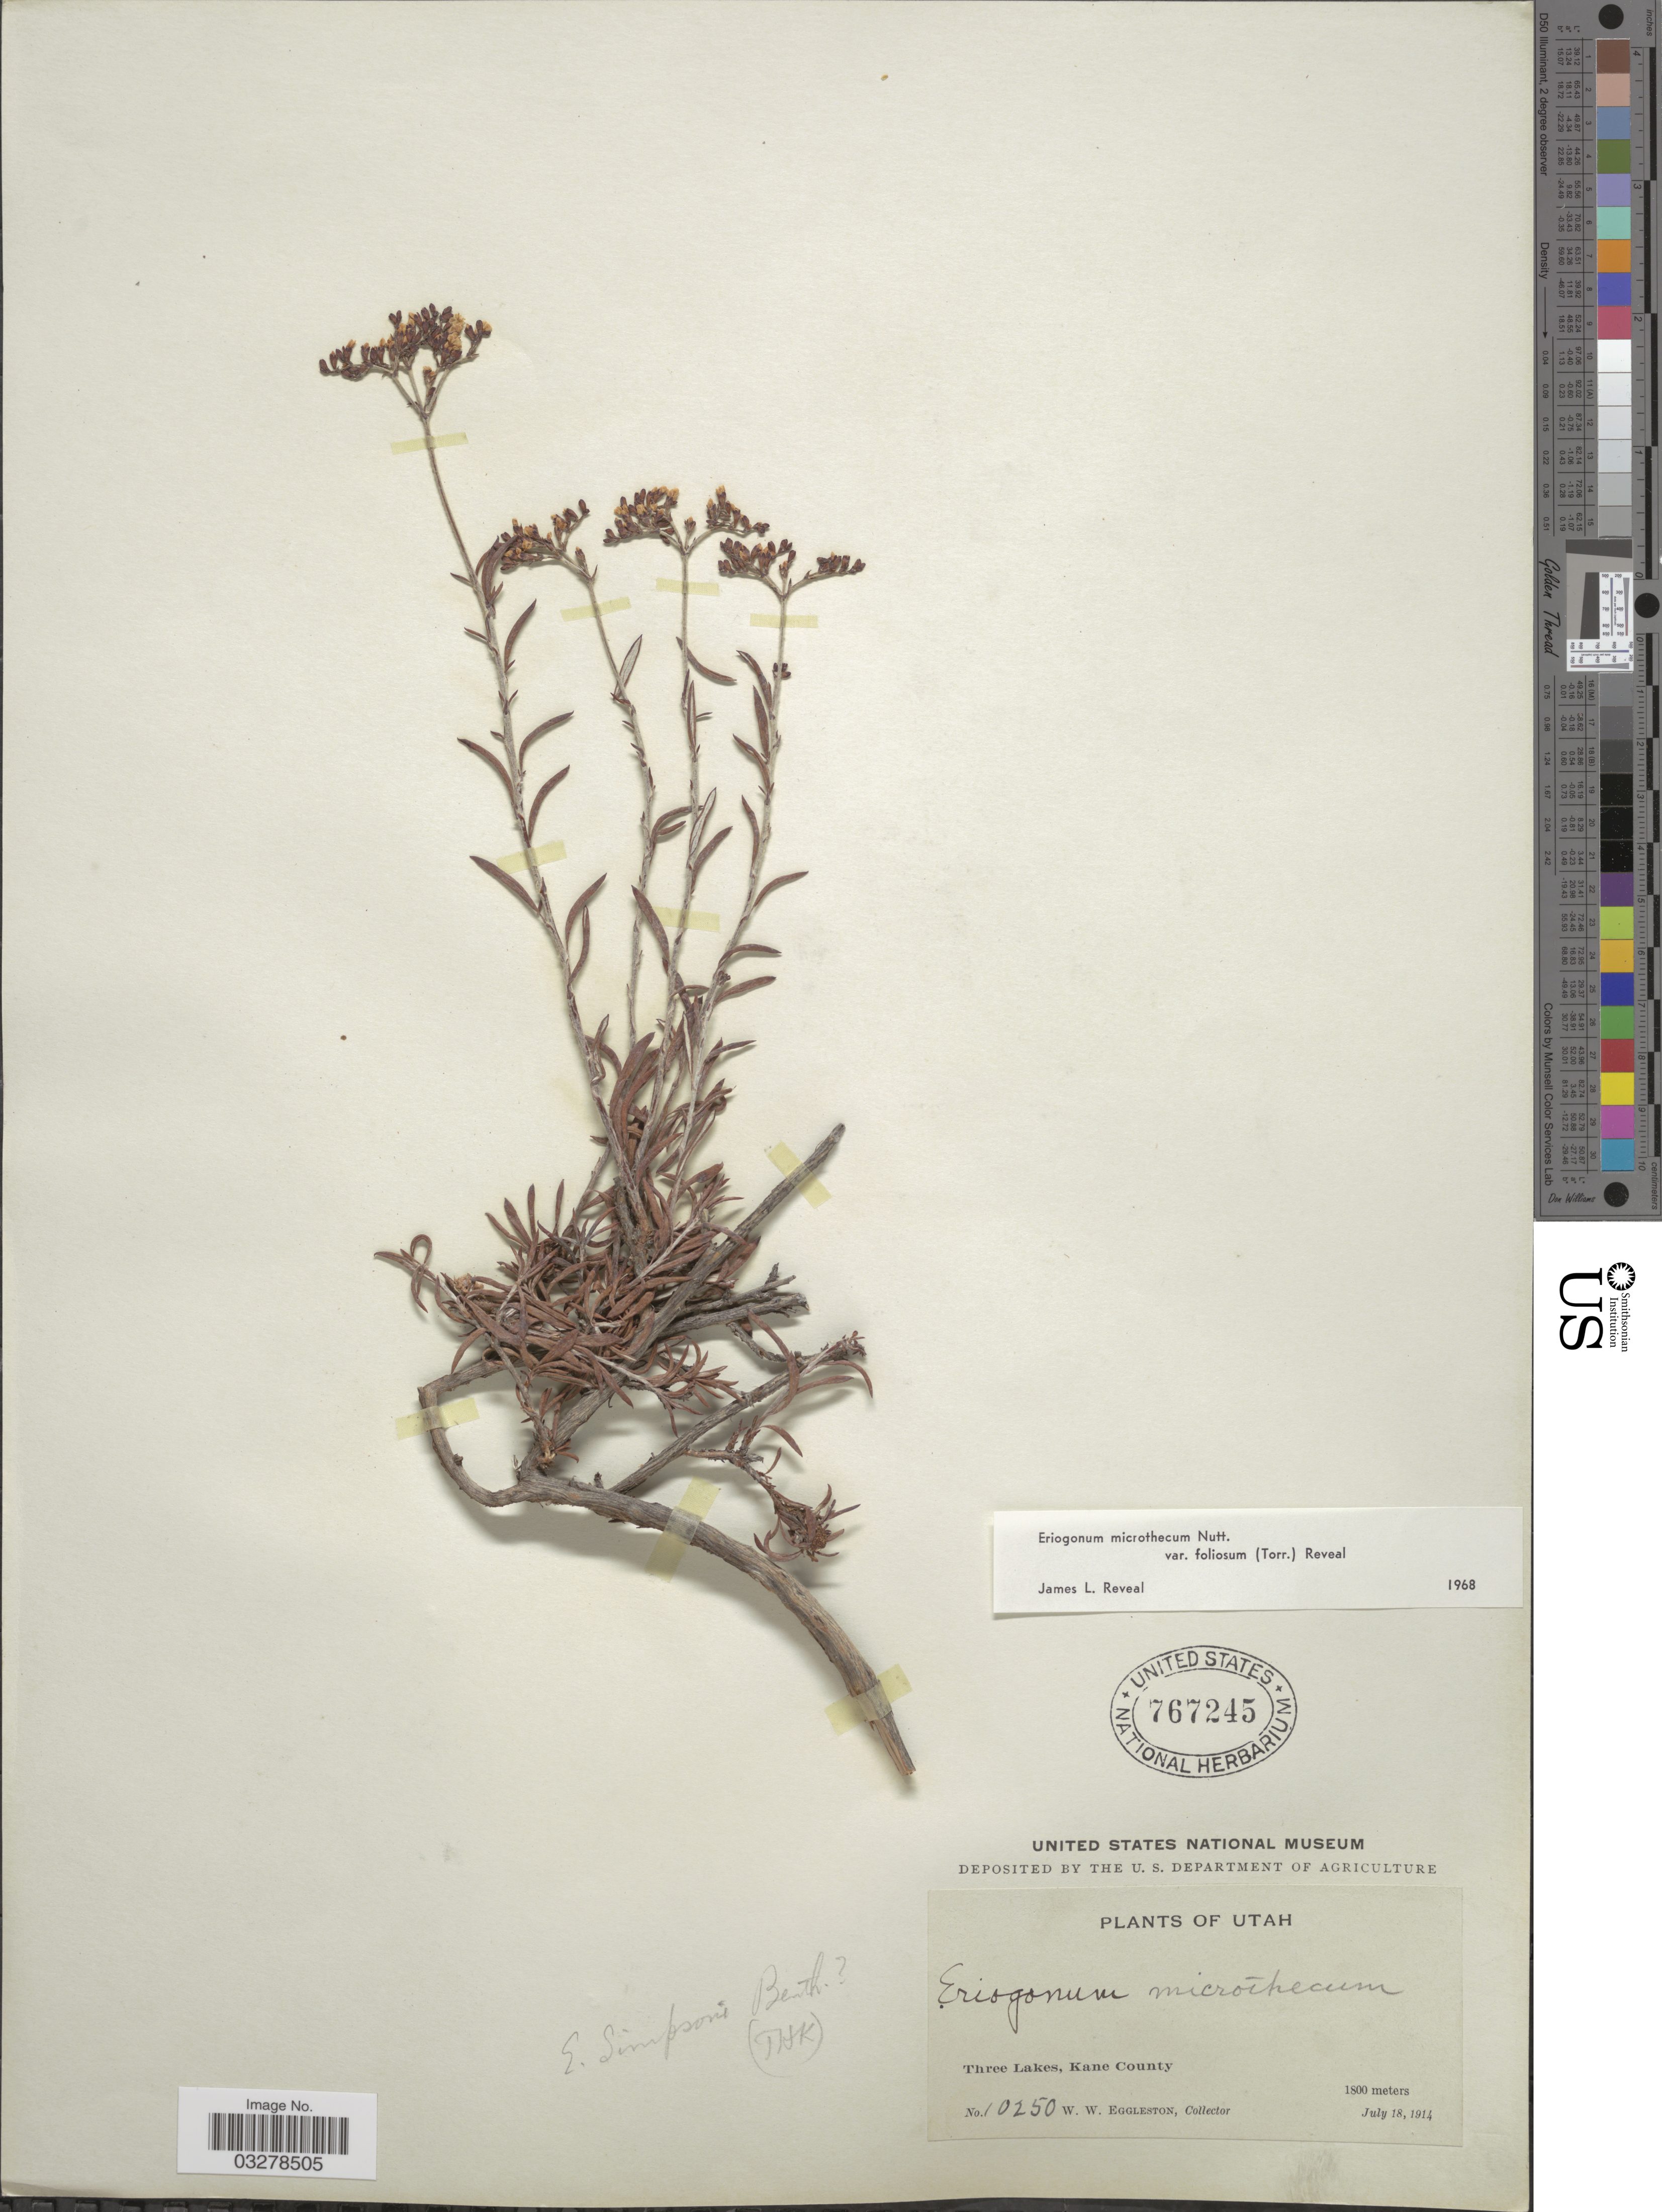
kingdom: Plantae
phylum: Tracheophyta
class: Magnoliopsida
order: Caryophyllales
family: Polygonaceae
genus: Eriogonum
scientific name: Eriogonum microtheca var. foliosum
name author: (Torr. & A. Gray) Reveal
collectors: W. W. Eggleston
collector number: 10250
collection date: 1914-07-18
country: United States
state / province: Utah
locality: Three Lakes, Kane County.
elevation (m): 1800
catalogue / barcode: US 767245